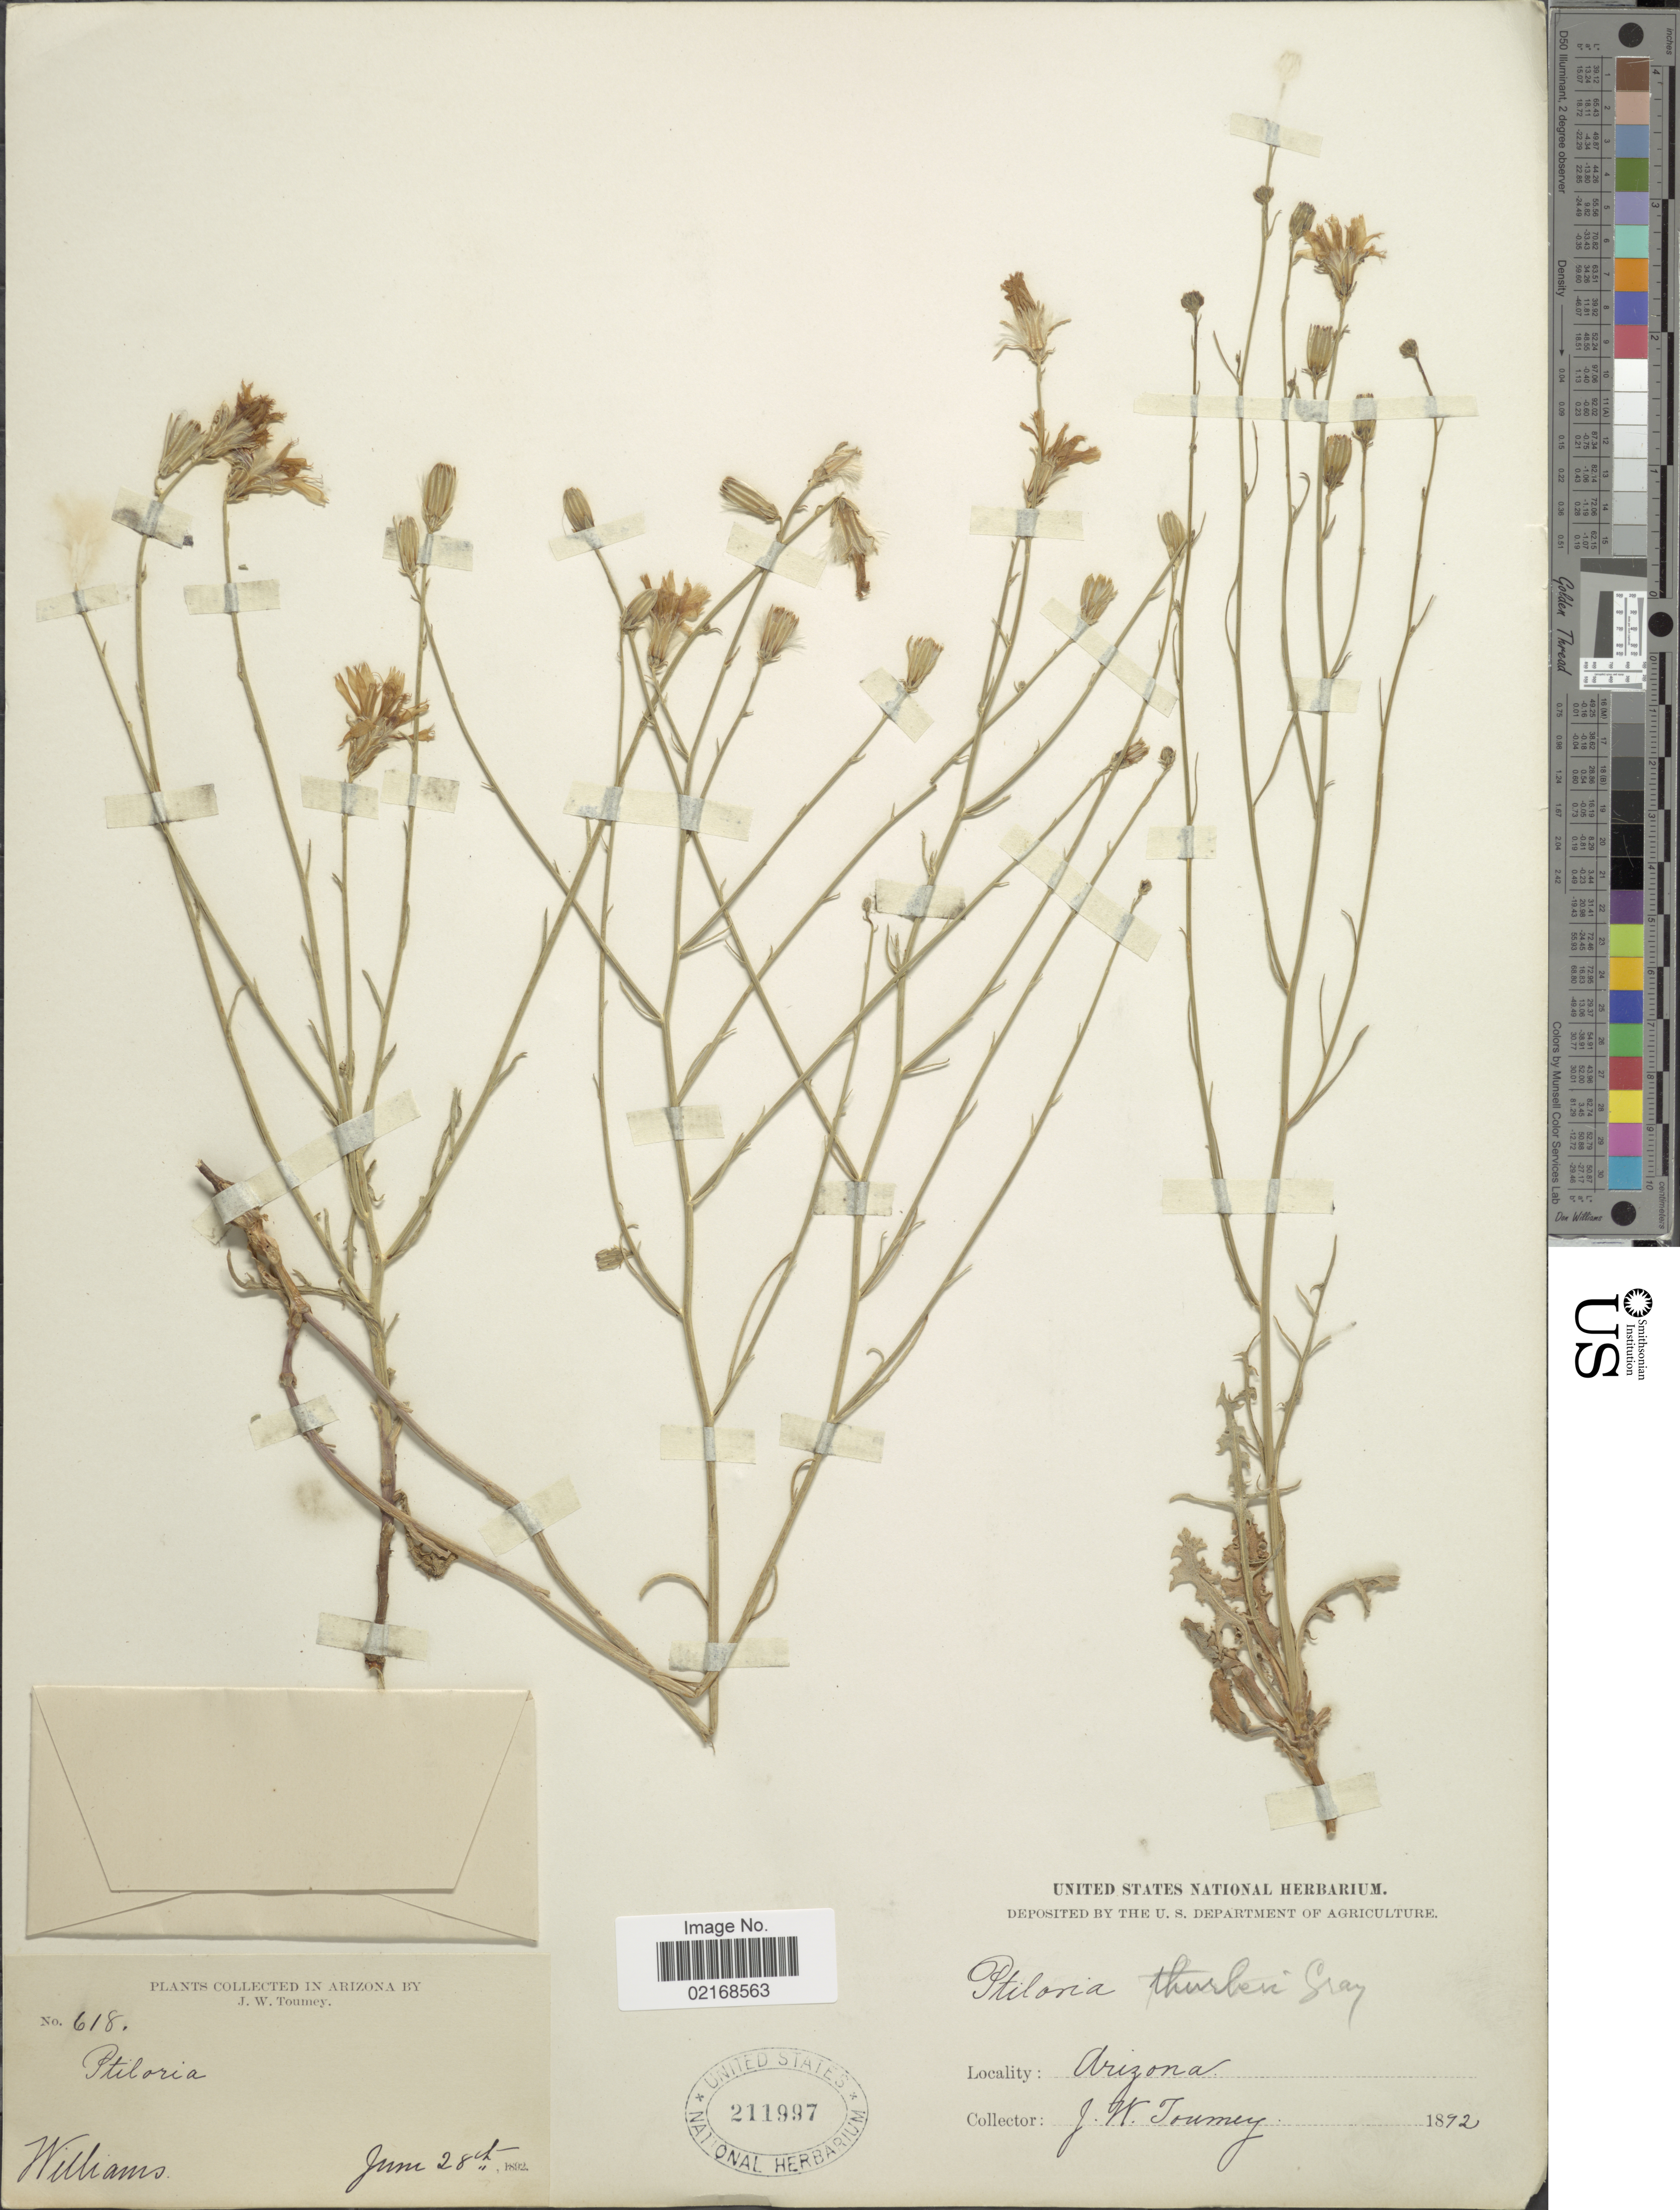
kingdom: Plantae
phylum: Tracheophyta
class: Magnoliopsida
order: Asterales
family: Asteraceae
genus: Stephanomeria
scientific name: Stephanomeria thurberi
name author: A. Gray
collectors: J. W. Toumey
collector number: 618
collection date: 1892-06-28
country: United States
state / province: Arizona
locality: Williams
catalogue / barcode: US 211997